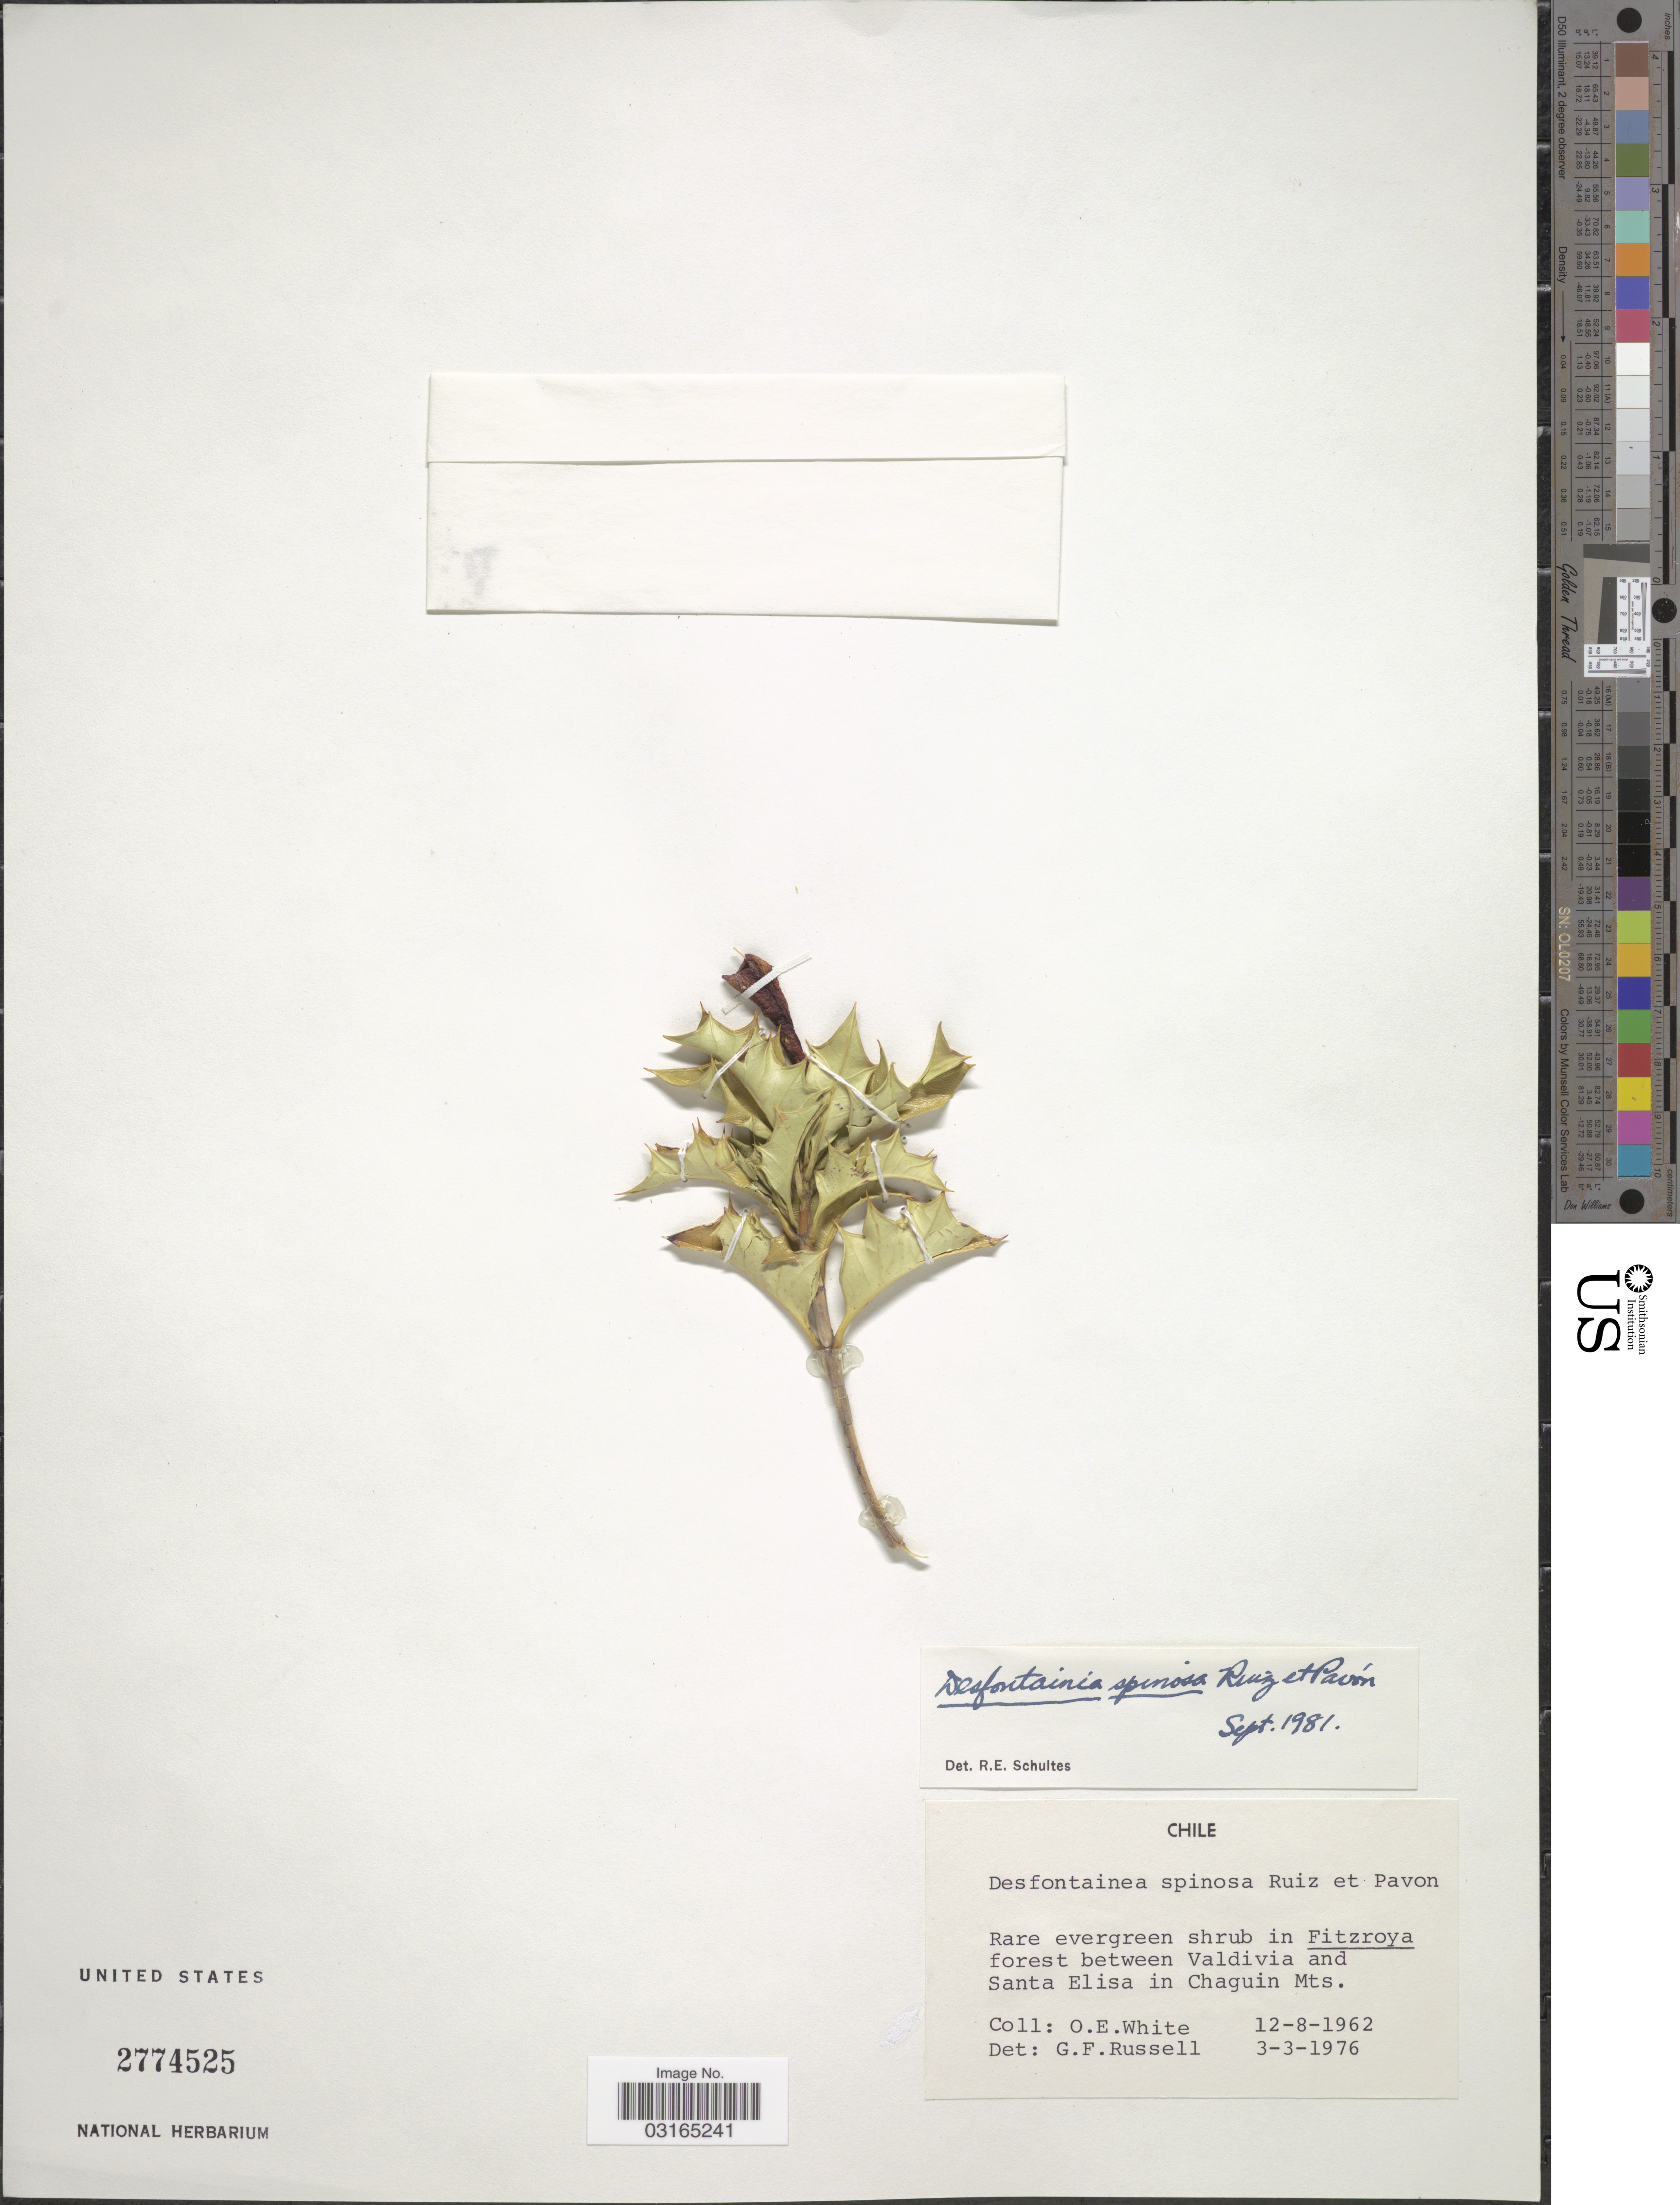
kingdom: Plantae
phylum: Tracheophyta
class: Magnoliopsida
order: Bruniales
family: Columelliaceae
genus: Desfontainia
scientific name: Desfontainia spinosa var. spinosa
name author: Ruiz & Pav.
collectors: O. E. White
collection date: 1962-08-12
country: Chile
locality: Forest between Valdivia and Santa Elisa in Chaguin Mts.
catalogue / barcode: US 2774525